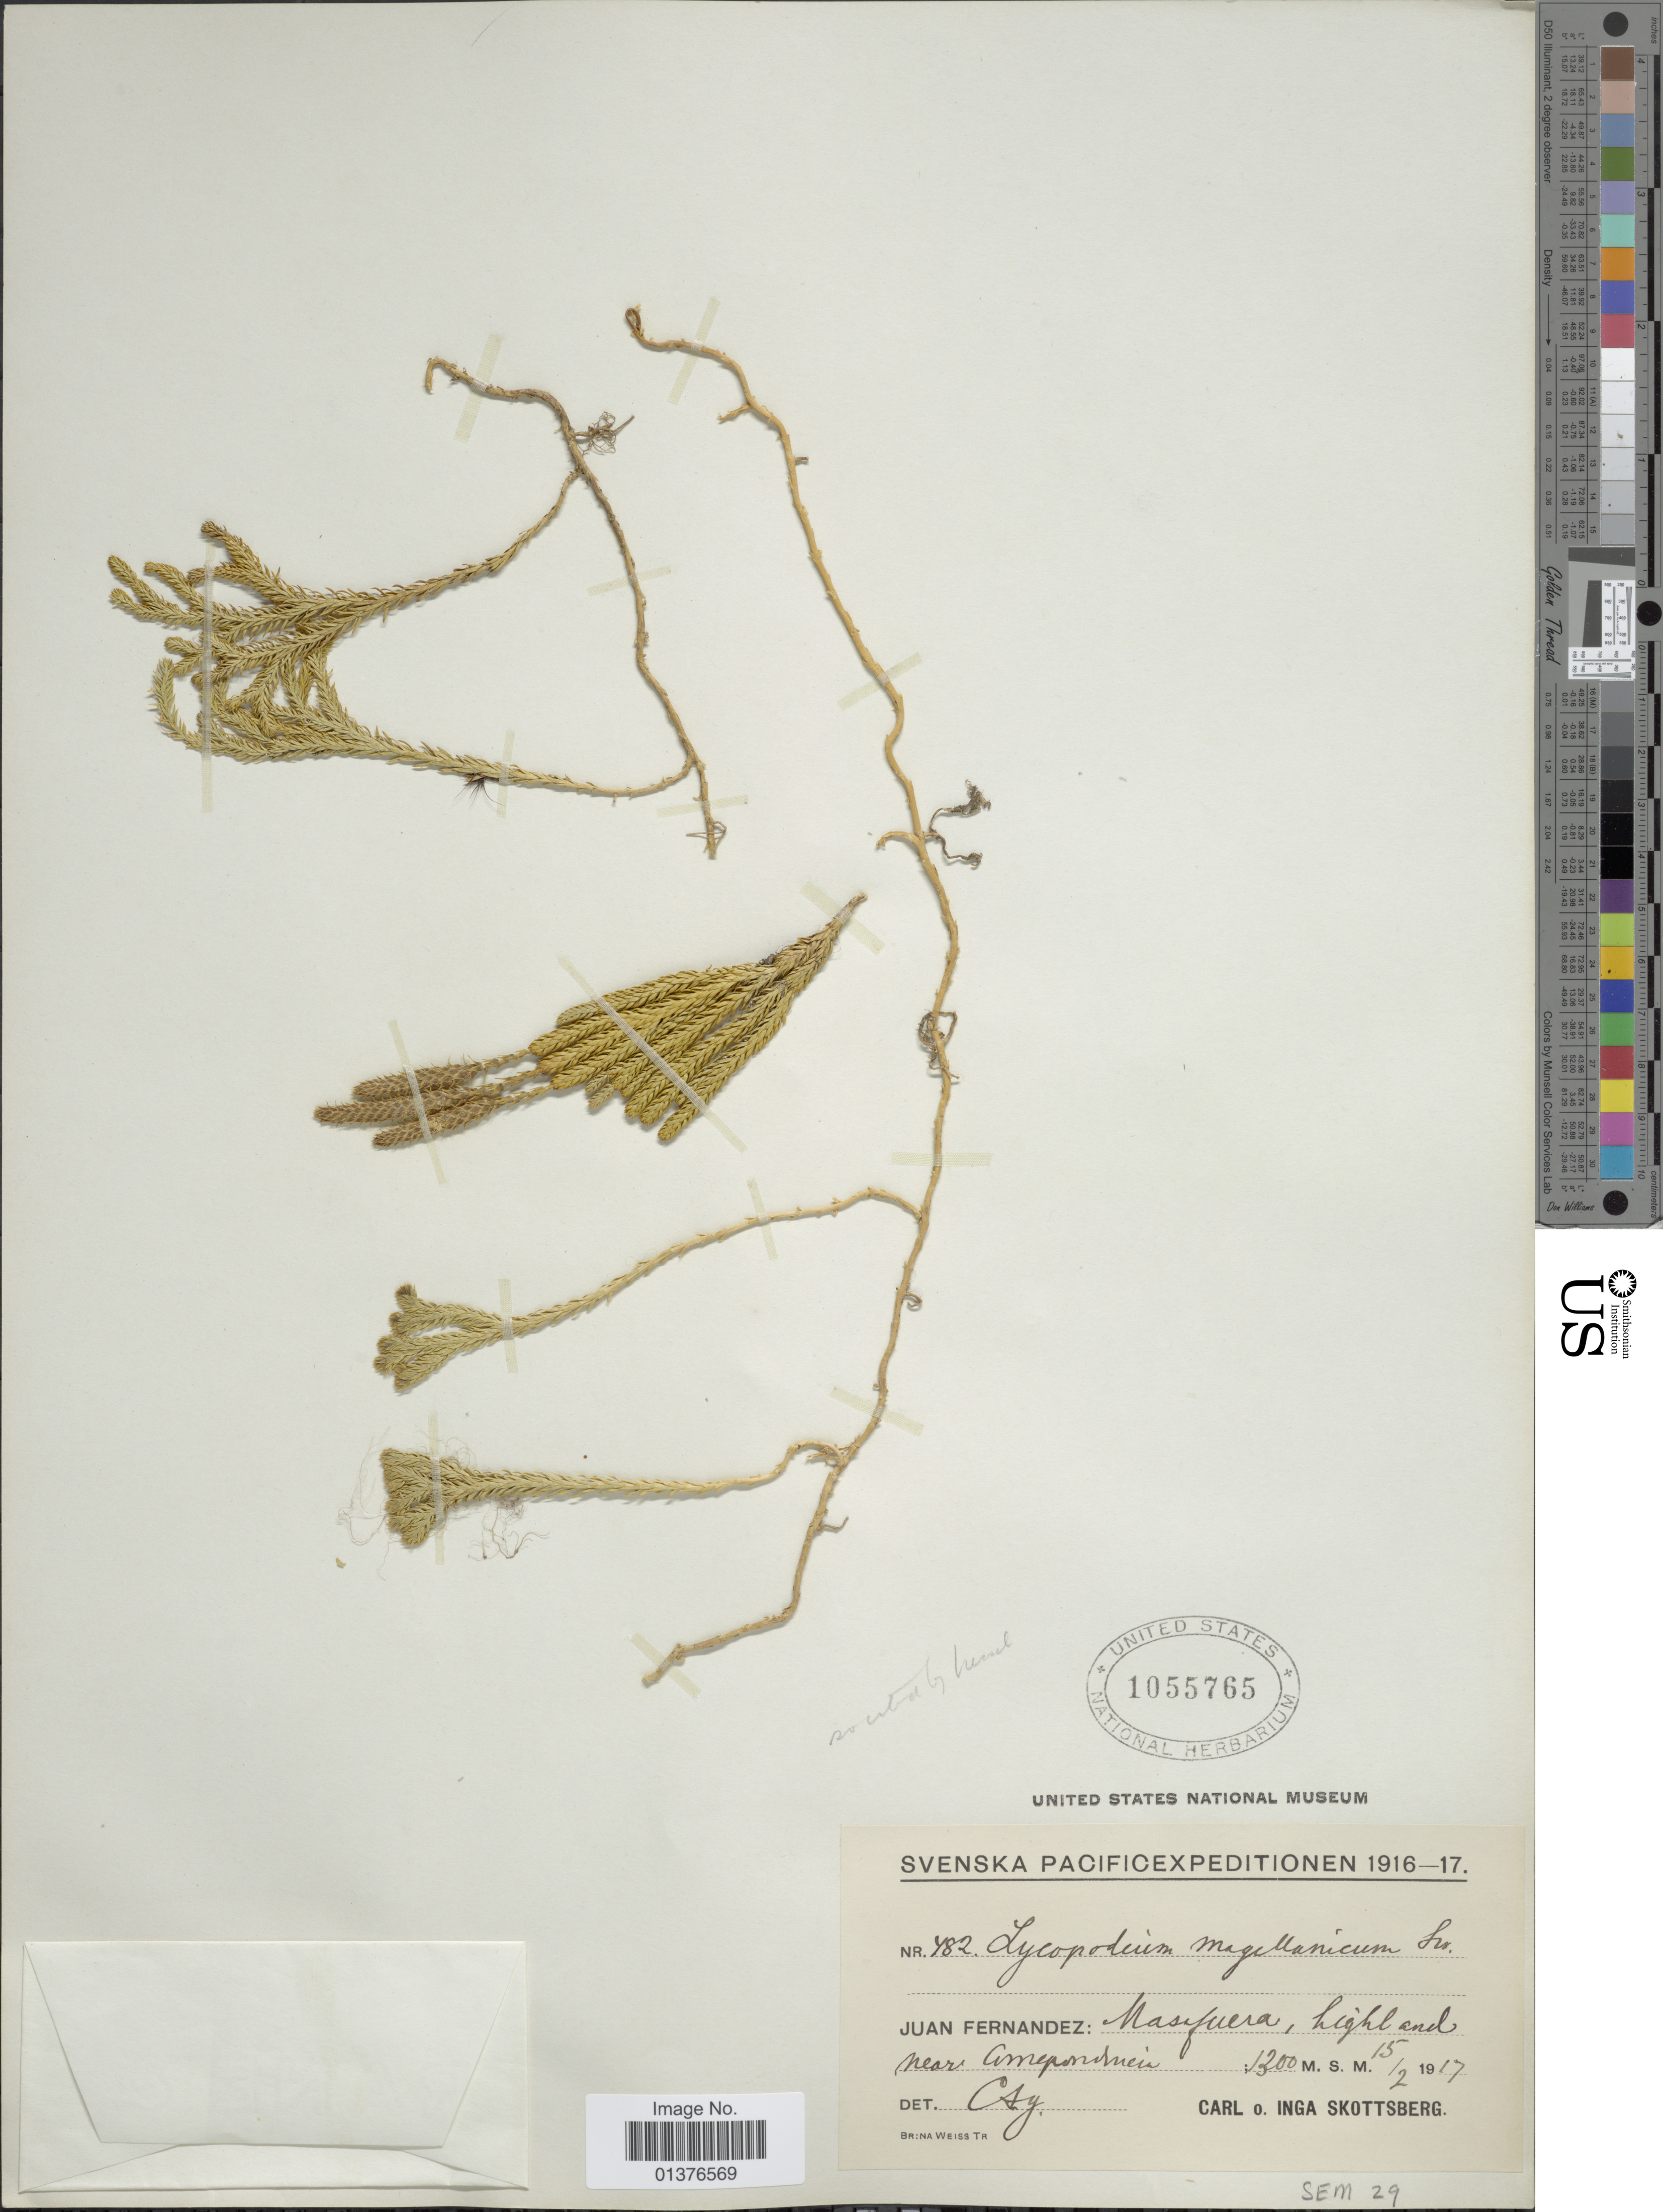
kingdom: Plantae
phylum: Tracheophyta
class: Lycopodiopsida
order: Lycopodiales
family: Lycopodiaceae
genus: Austrolycopodium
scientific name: Austrolycopodium magellanicum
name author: (P. Beauv.) Holub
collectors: C. Skottsberg & I. Skottsberg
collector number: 482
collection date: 1917-02-15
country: Chile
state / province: Valparaíso (V)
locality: Juan Fernandez: Masafuera, highland near Correspondencia.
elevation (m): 1300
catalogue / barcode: US 1055765